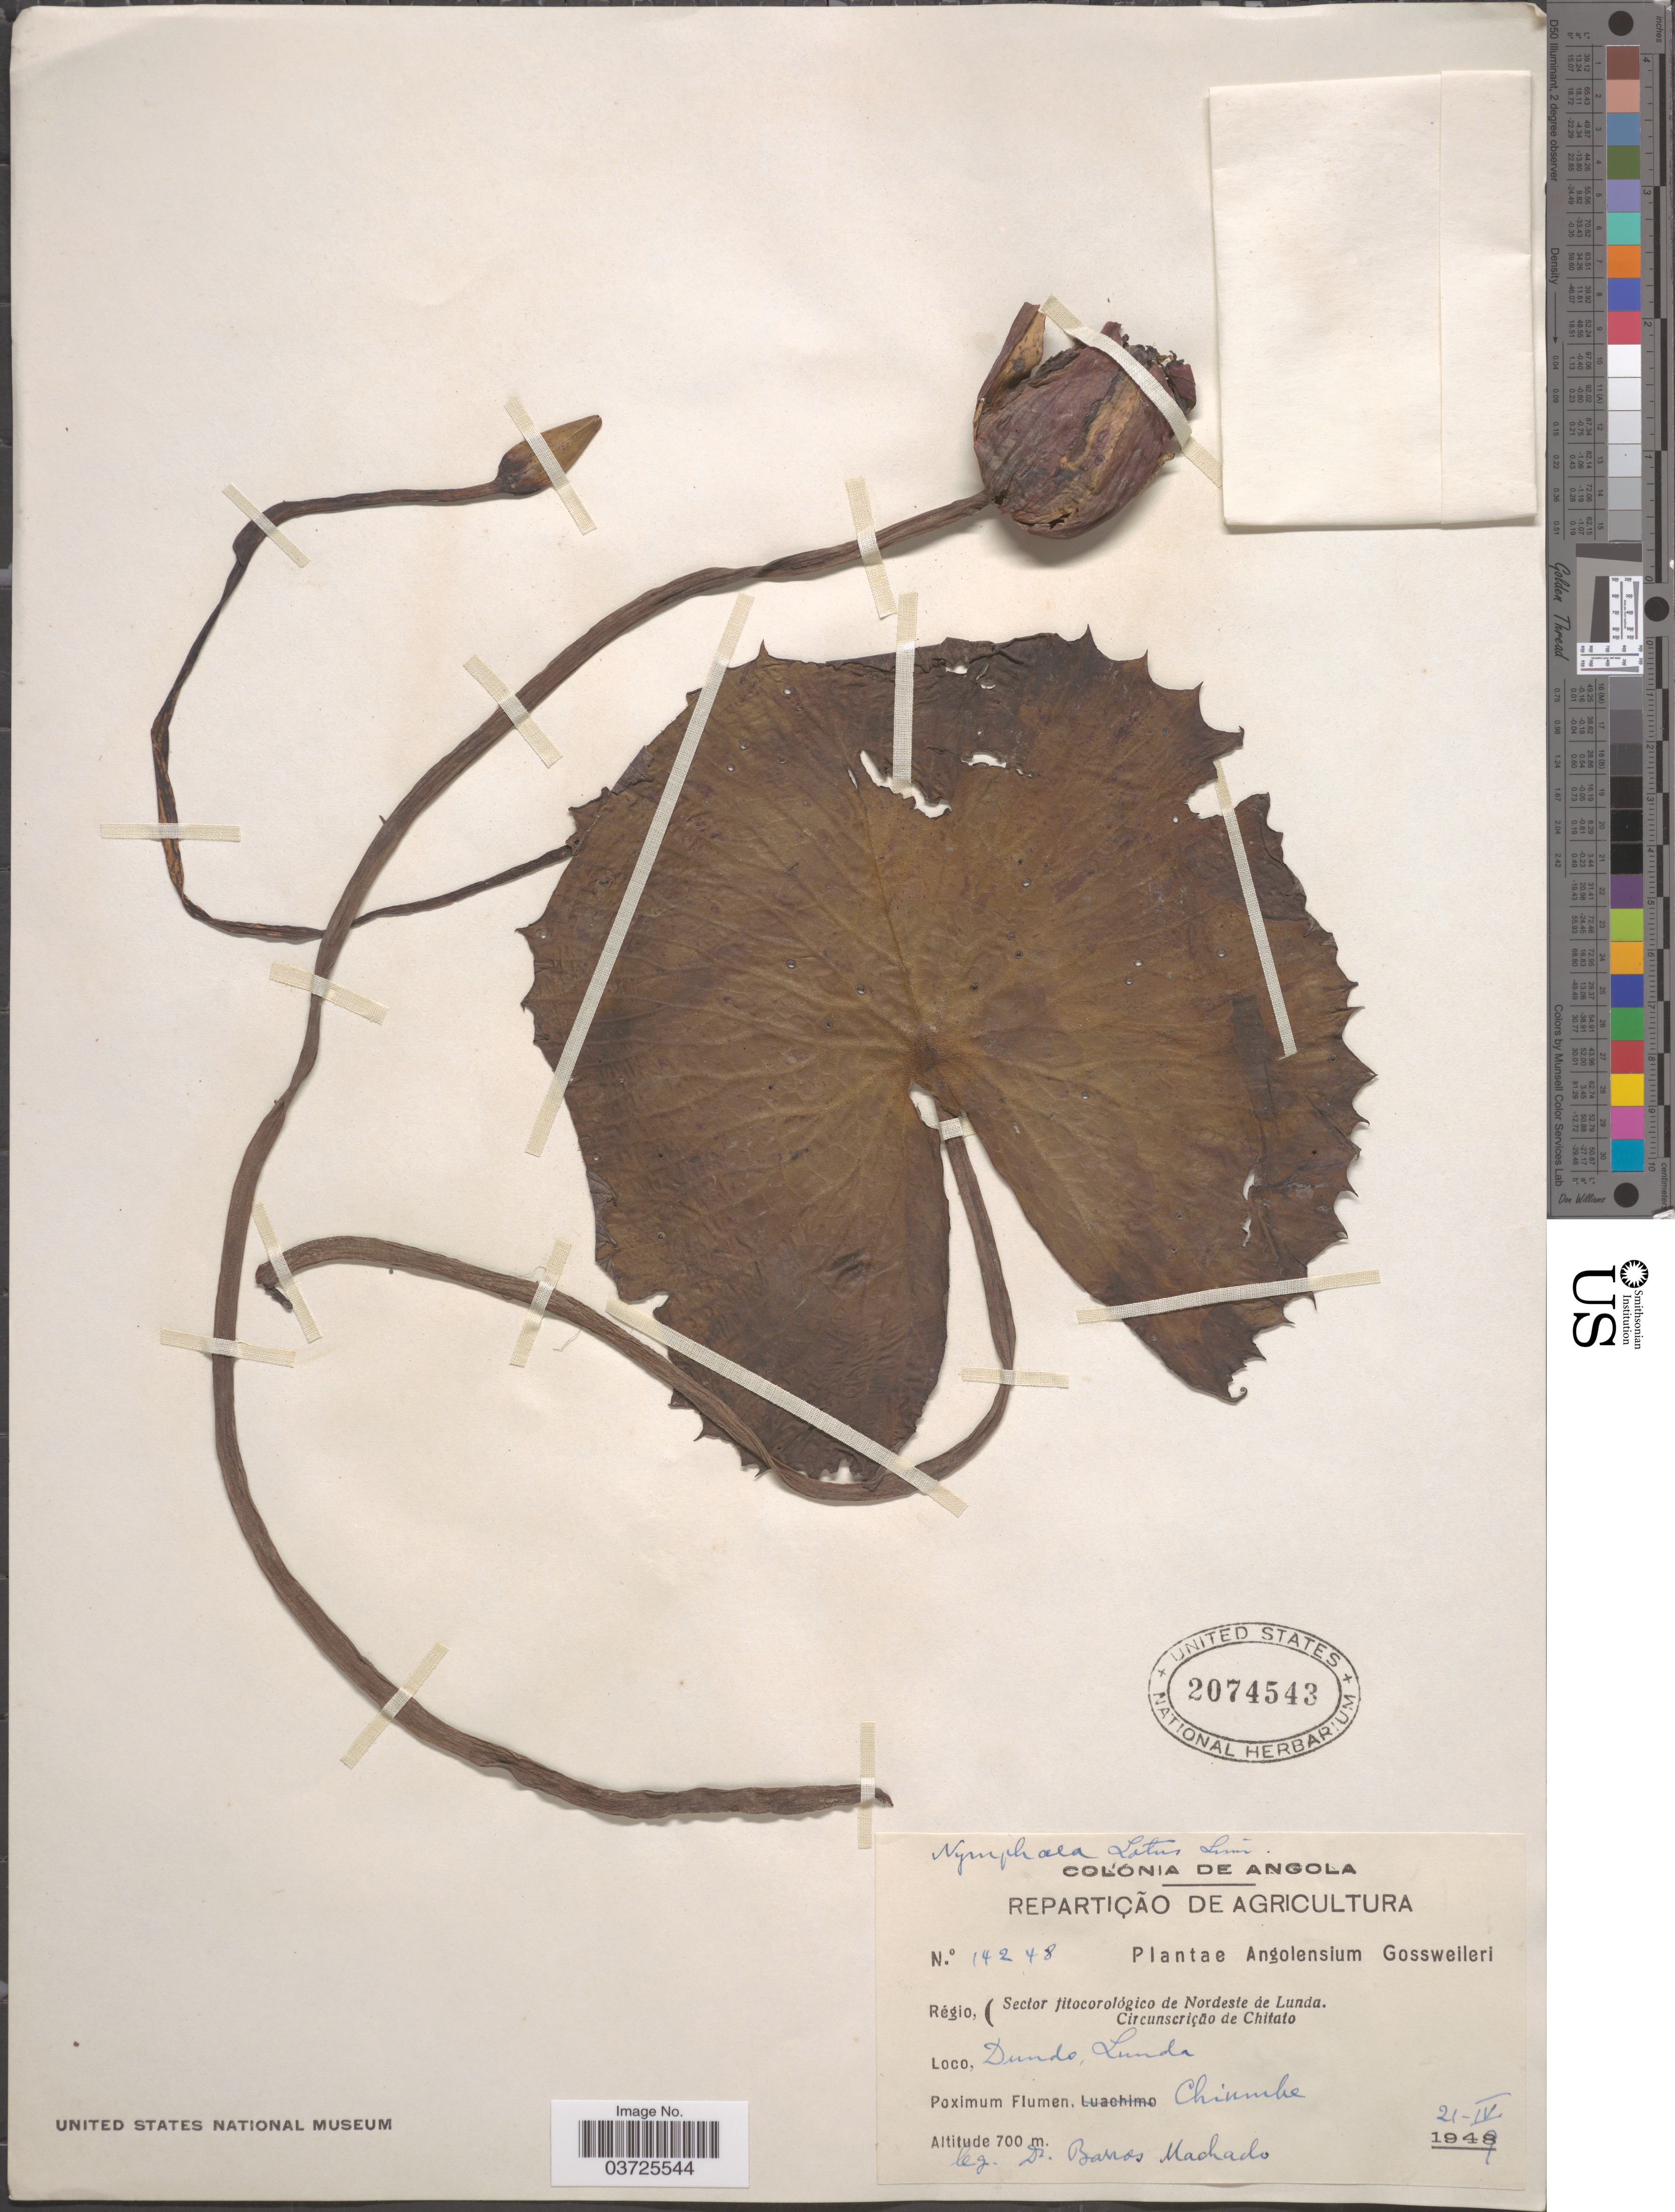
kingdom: Plantae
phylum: Tracheophyta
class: Magnoliopsida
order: Nymphaeales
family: Nymphaeaceae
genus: Nymphaea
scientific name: Nymphaea lotus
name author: L.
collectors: B. Machado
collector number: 14248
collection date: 1949-04-21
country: Angola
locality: Sector fitocorológico de Nordeste de Lunda. Circunscrição de Chitato. Dundo, Lunda. Proximum Flumen Chiumbe .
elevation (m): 700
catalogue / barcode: US 2074543